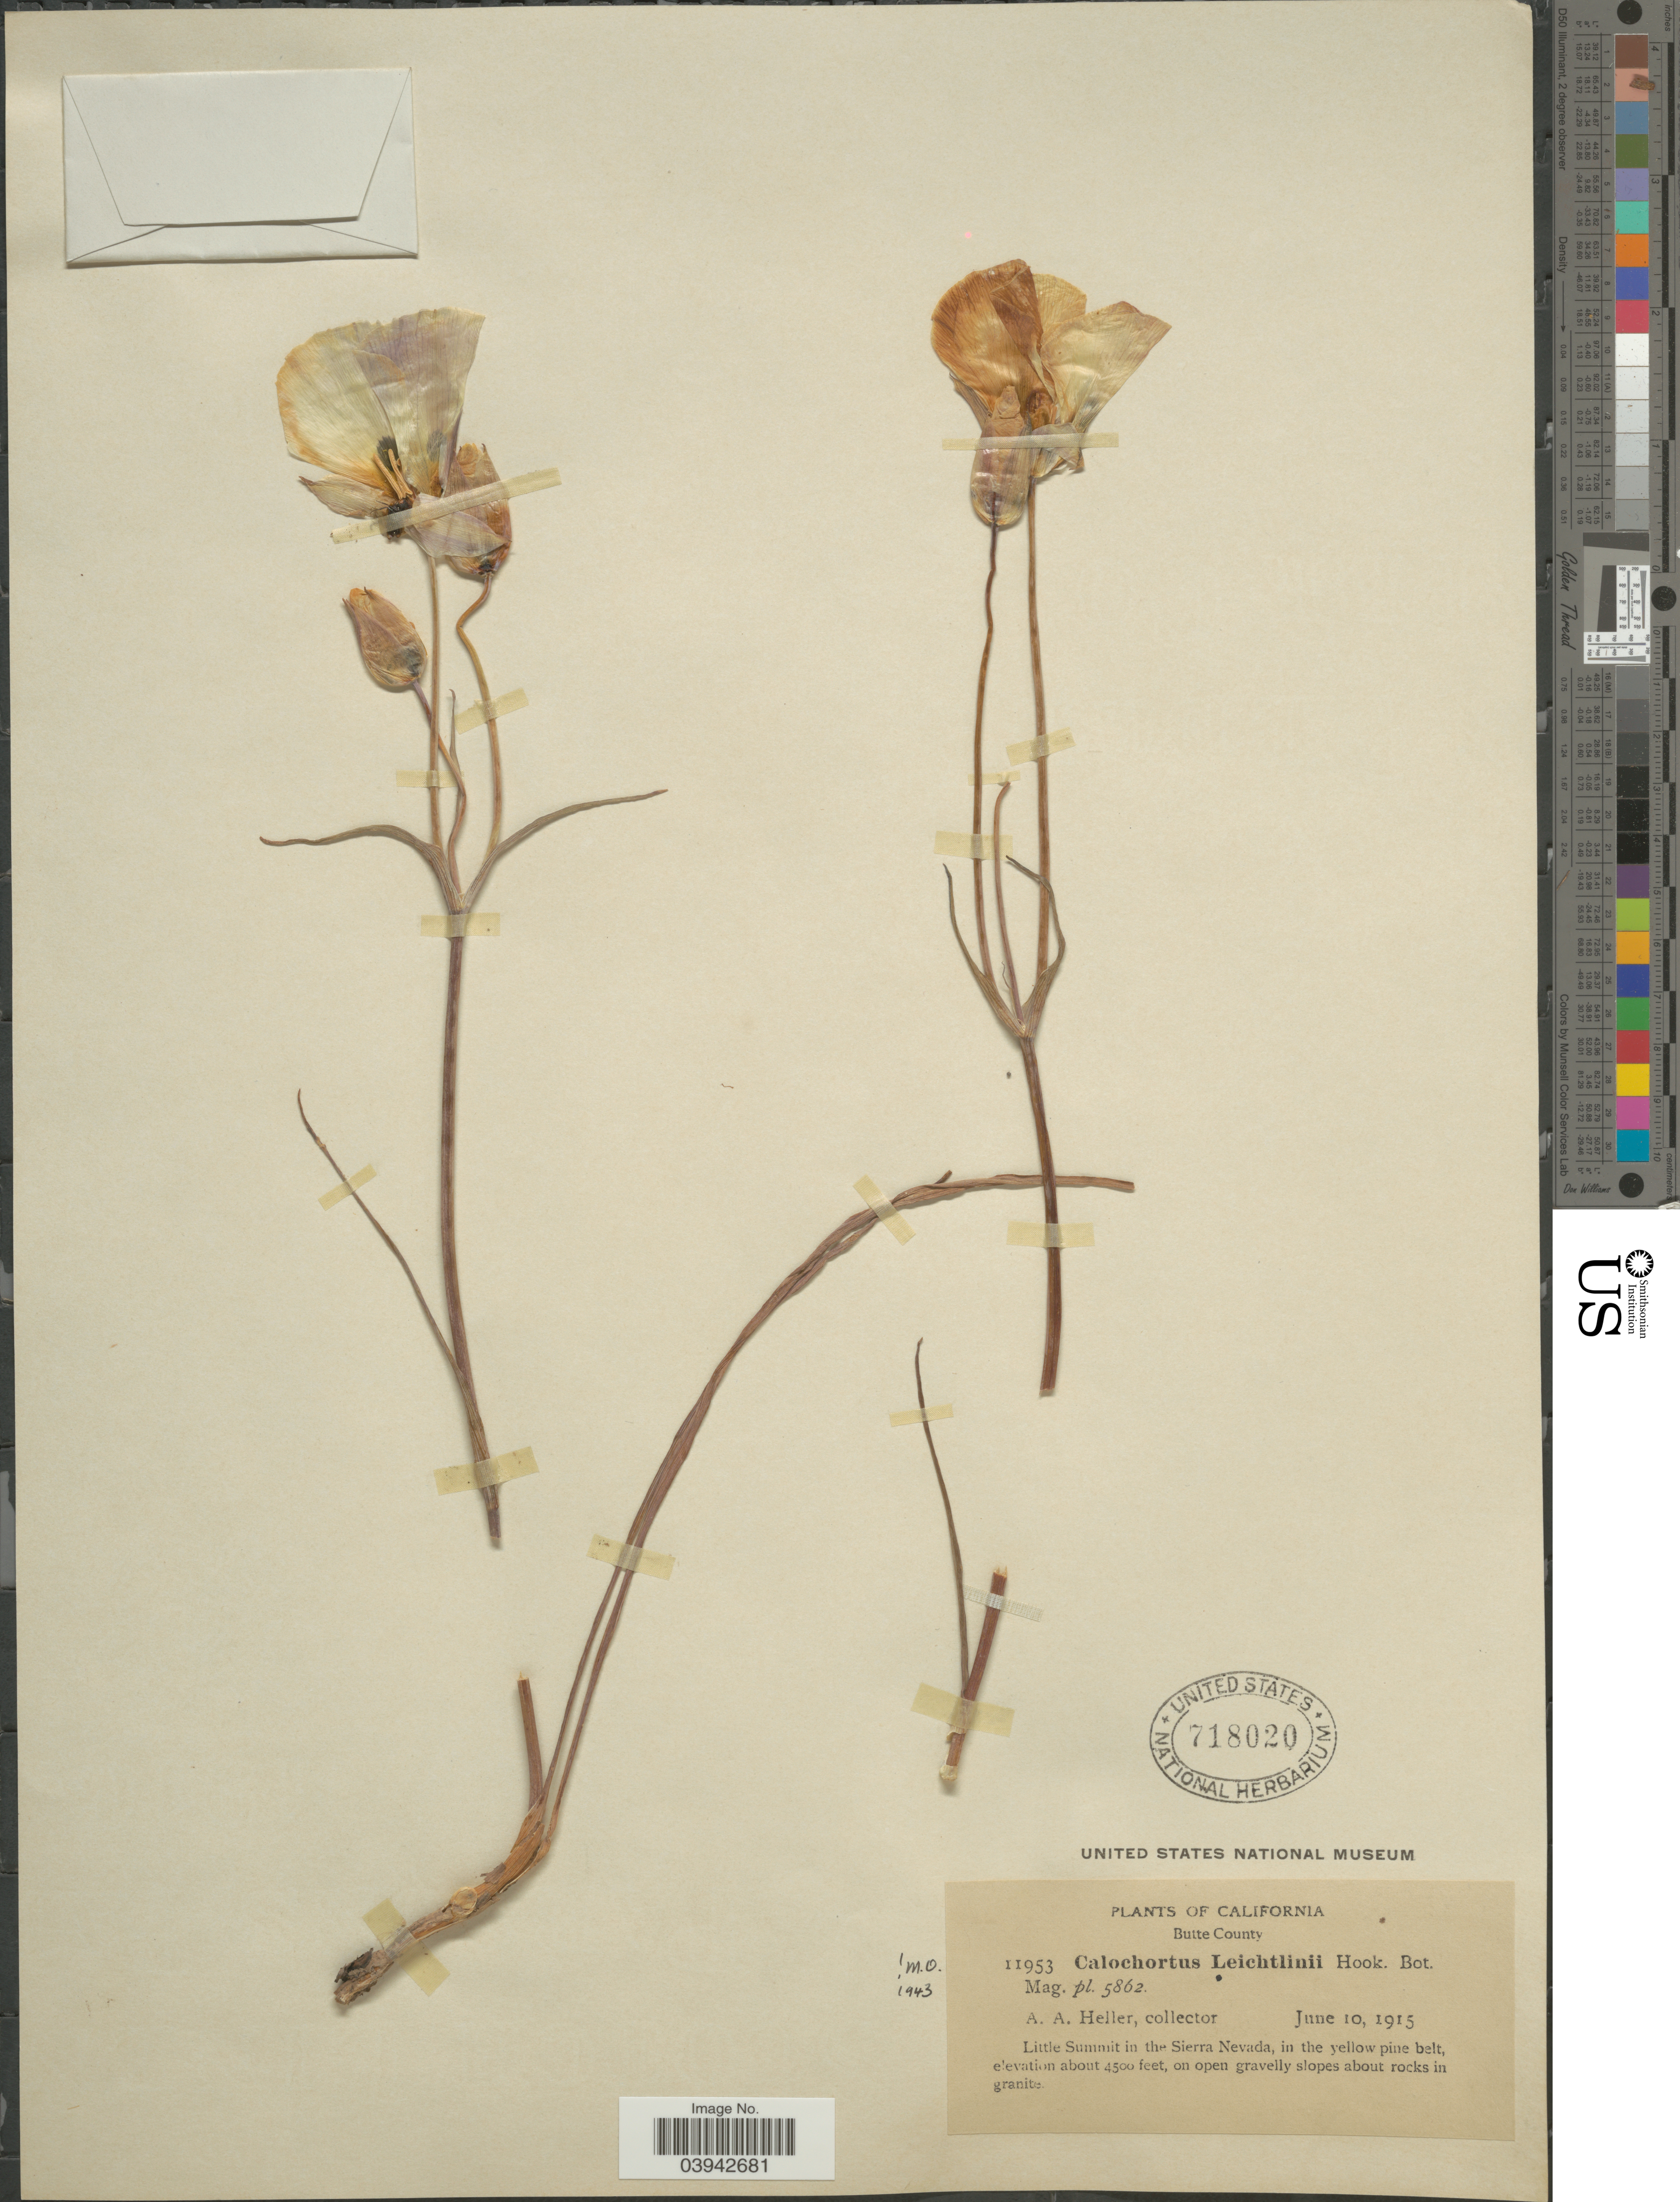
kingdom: Plantae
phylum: Tracheophyta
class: Liliopsida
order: Liliales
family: Liliaceae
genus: Calochortus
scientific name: Calochortus leichtlinii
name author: Hook. f.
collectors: A. A. Heller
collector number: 11953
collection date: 1915-06-10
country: United States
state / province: California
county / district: Butte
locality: Butte County. Little Summit in the Sierra Nevada, in the yellow pine belt.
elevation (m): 1372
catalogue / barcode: US 718020